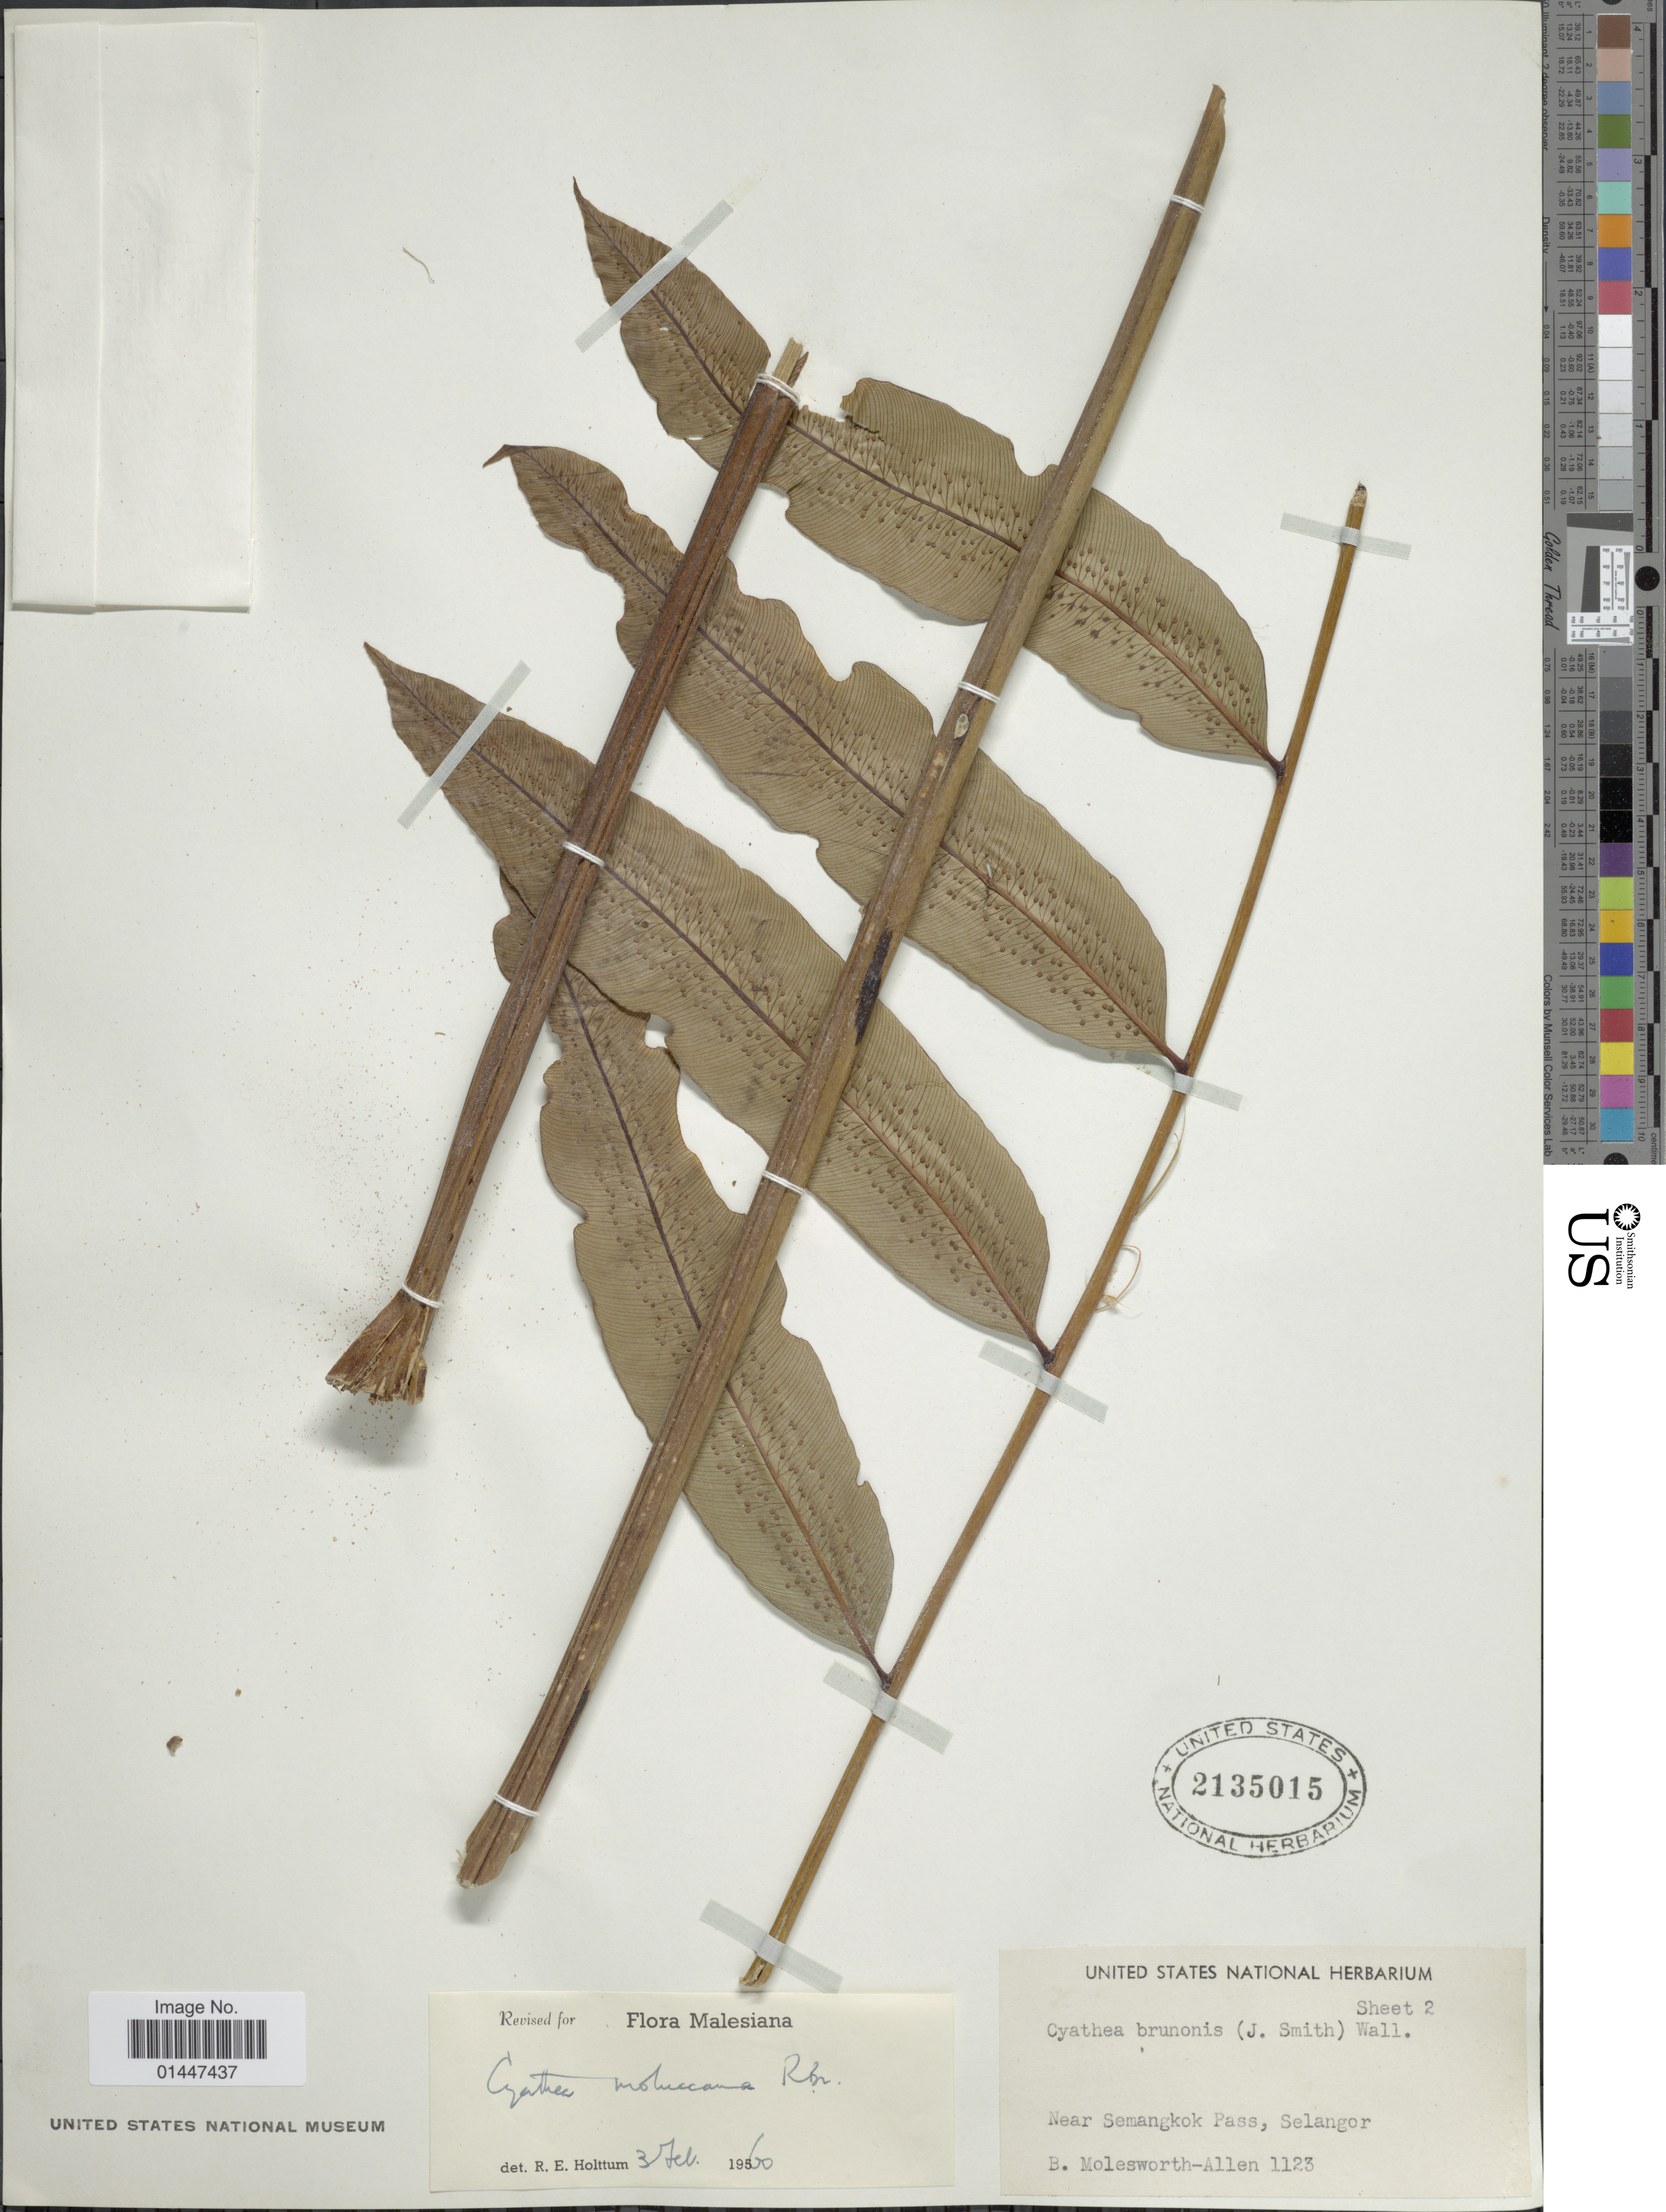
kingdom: Plantae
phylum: Tracheophyta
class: Polypodiopsida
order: Cyatheales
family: Cyatheaceae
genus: Sphaeropteris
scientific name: Sphaeropteris moluccana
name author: (Desv.) R.M. Tryon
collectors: B. E. G. Molesworth-Allen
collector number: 1123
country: Malaysia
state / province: Selangor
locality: Near Semangkok Pass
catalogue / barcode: US 2135015